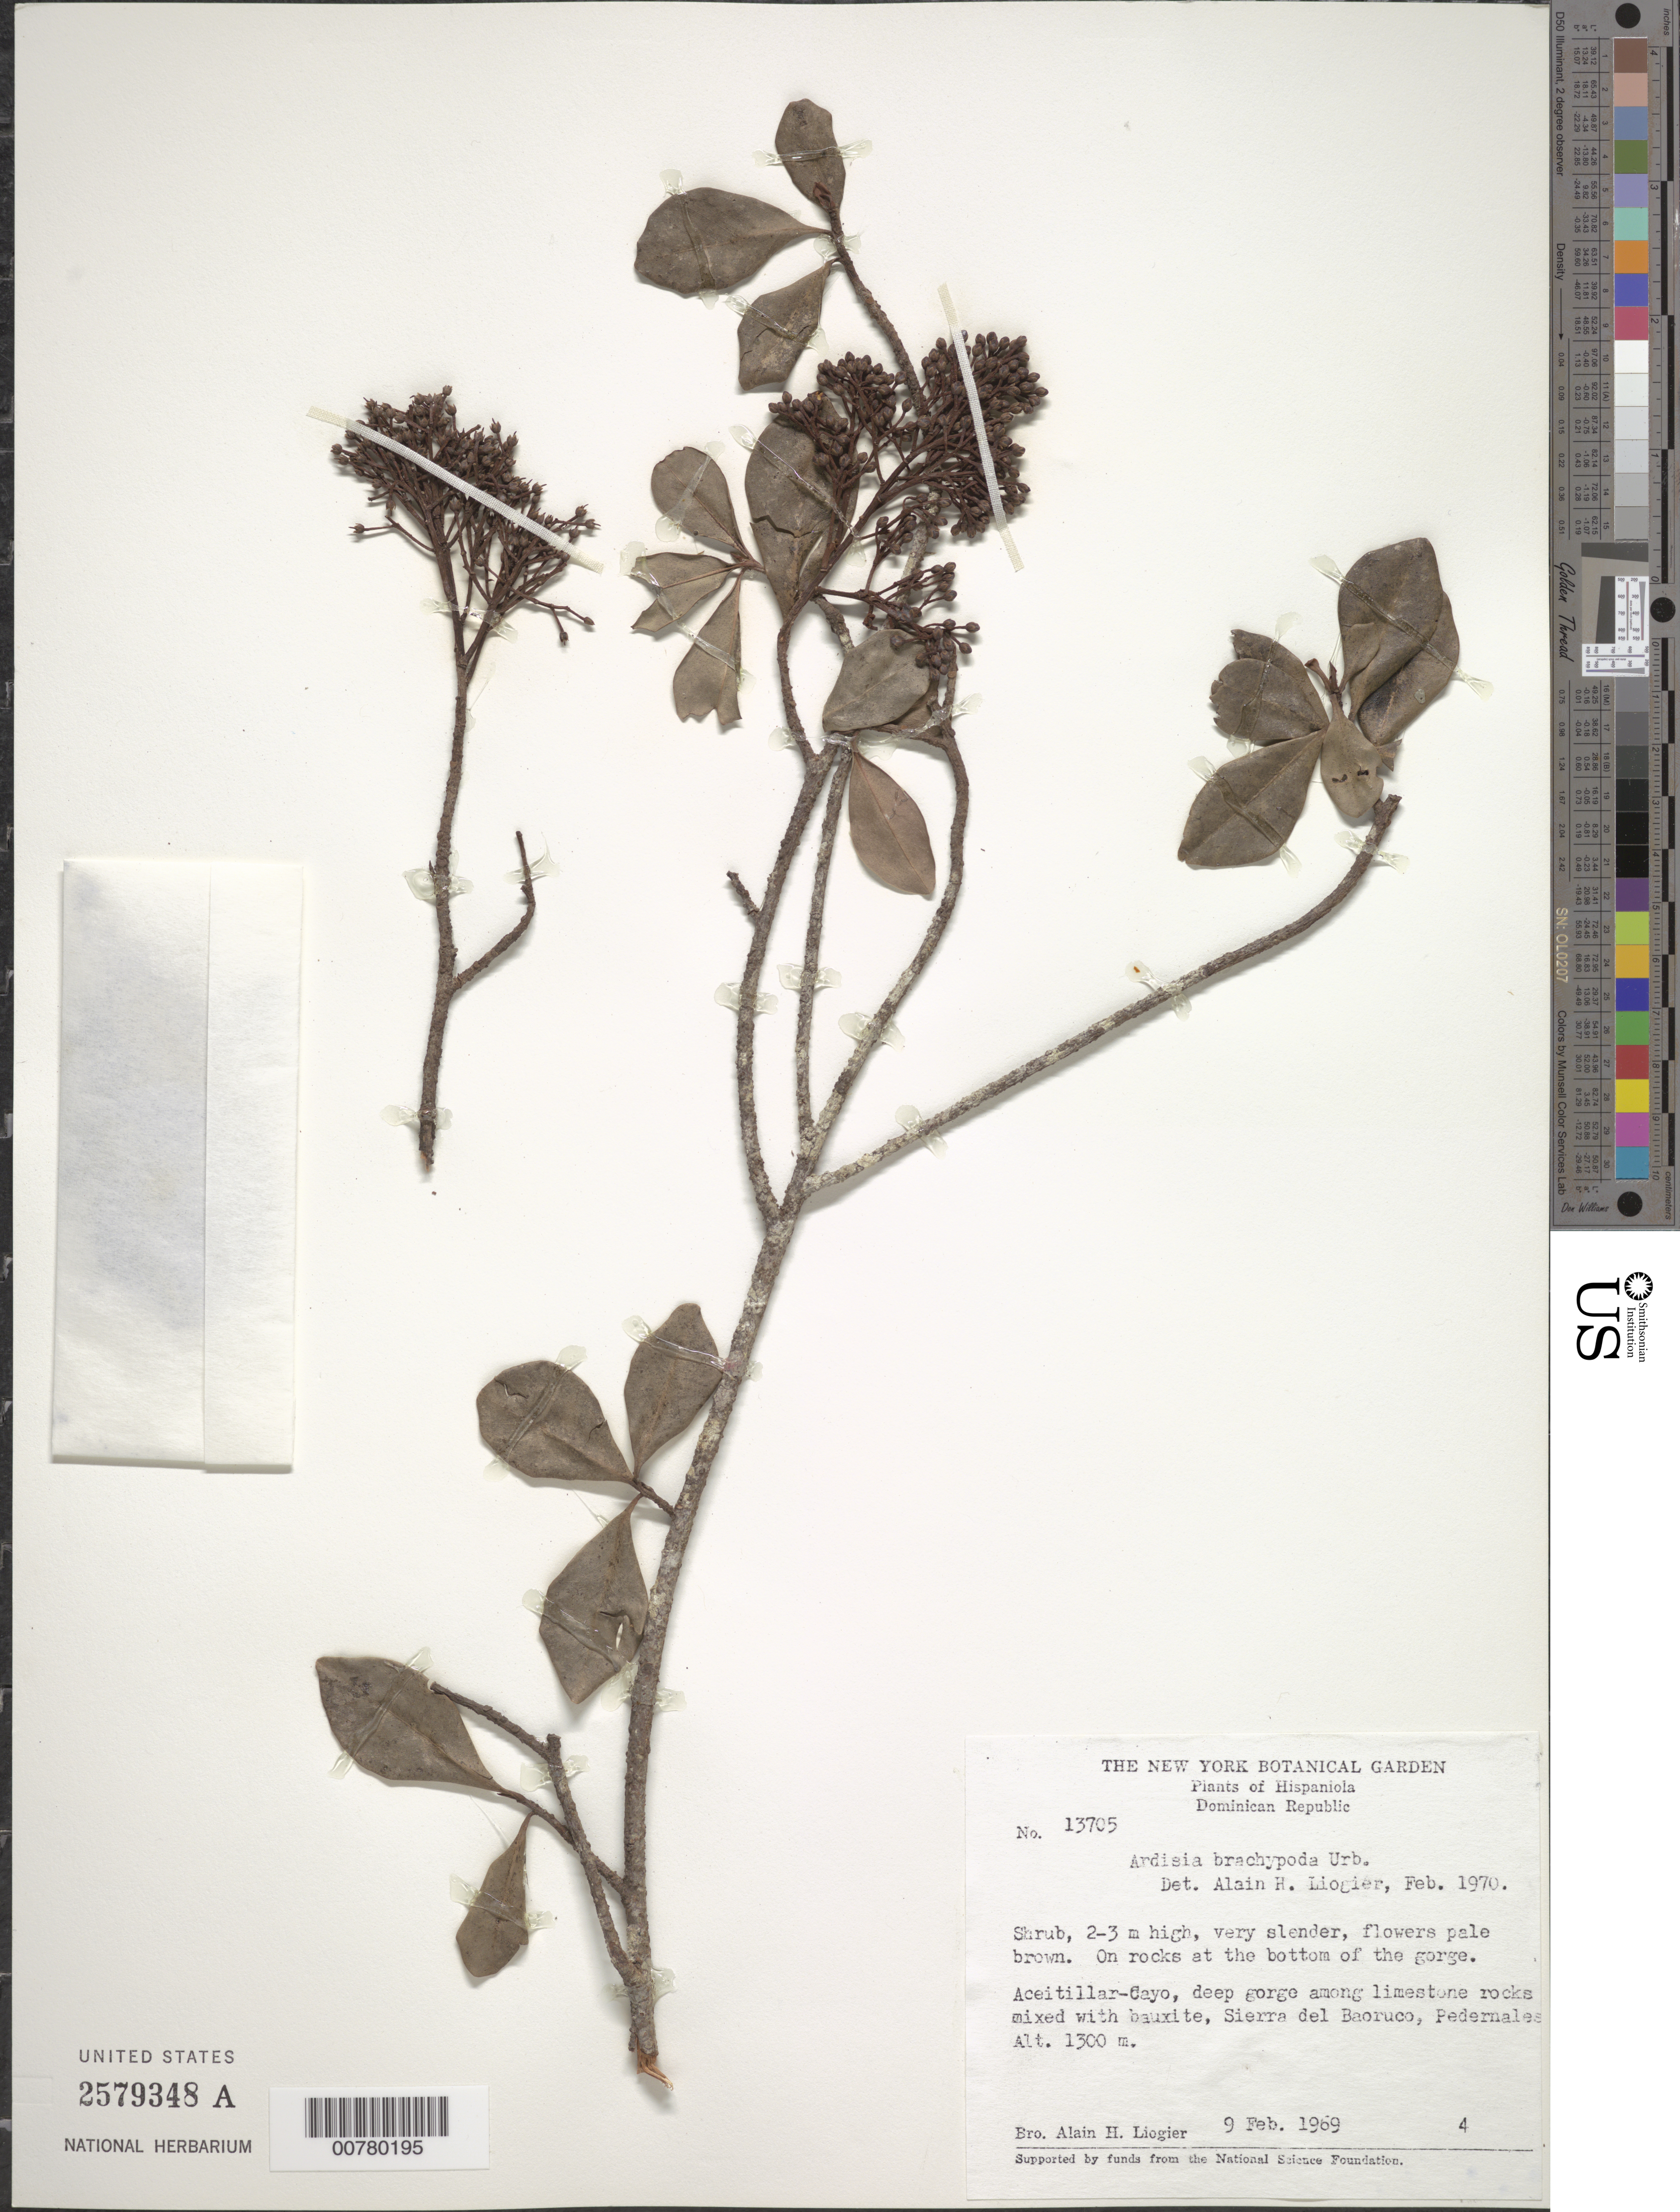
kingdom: Plantae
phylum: Tracheophyta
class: Magnoliopsida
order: Ericales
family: Primulaceae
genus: Ardisia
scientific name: Ardisia brachypoda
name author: Urb.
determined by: Liogier, Alain H.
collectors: A. H. Liogier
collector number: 13705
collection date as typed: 09 Feb 1969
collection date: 1969-02-09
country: Dominican Republic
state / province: Pedernales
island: Hispaniola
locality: Sierra del Baoruco, Aceitillar-Cayo.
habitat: Deep gorge among limestone rocks mixed with bauxite.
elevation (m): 1300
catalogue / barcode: US 2579348A